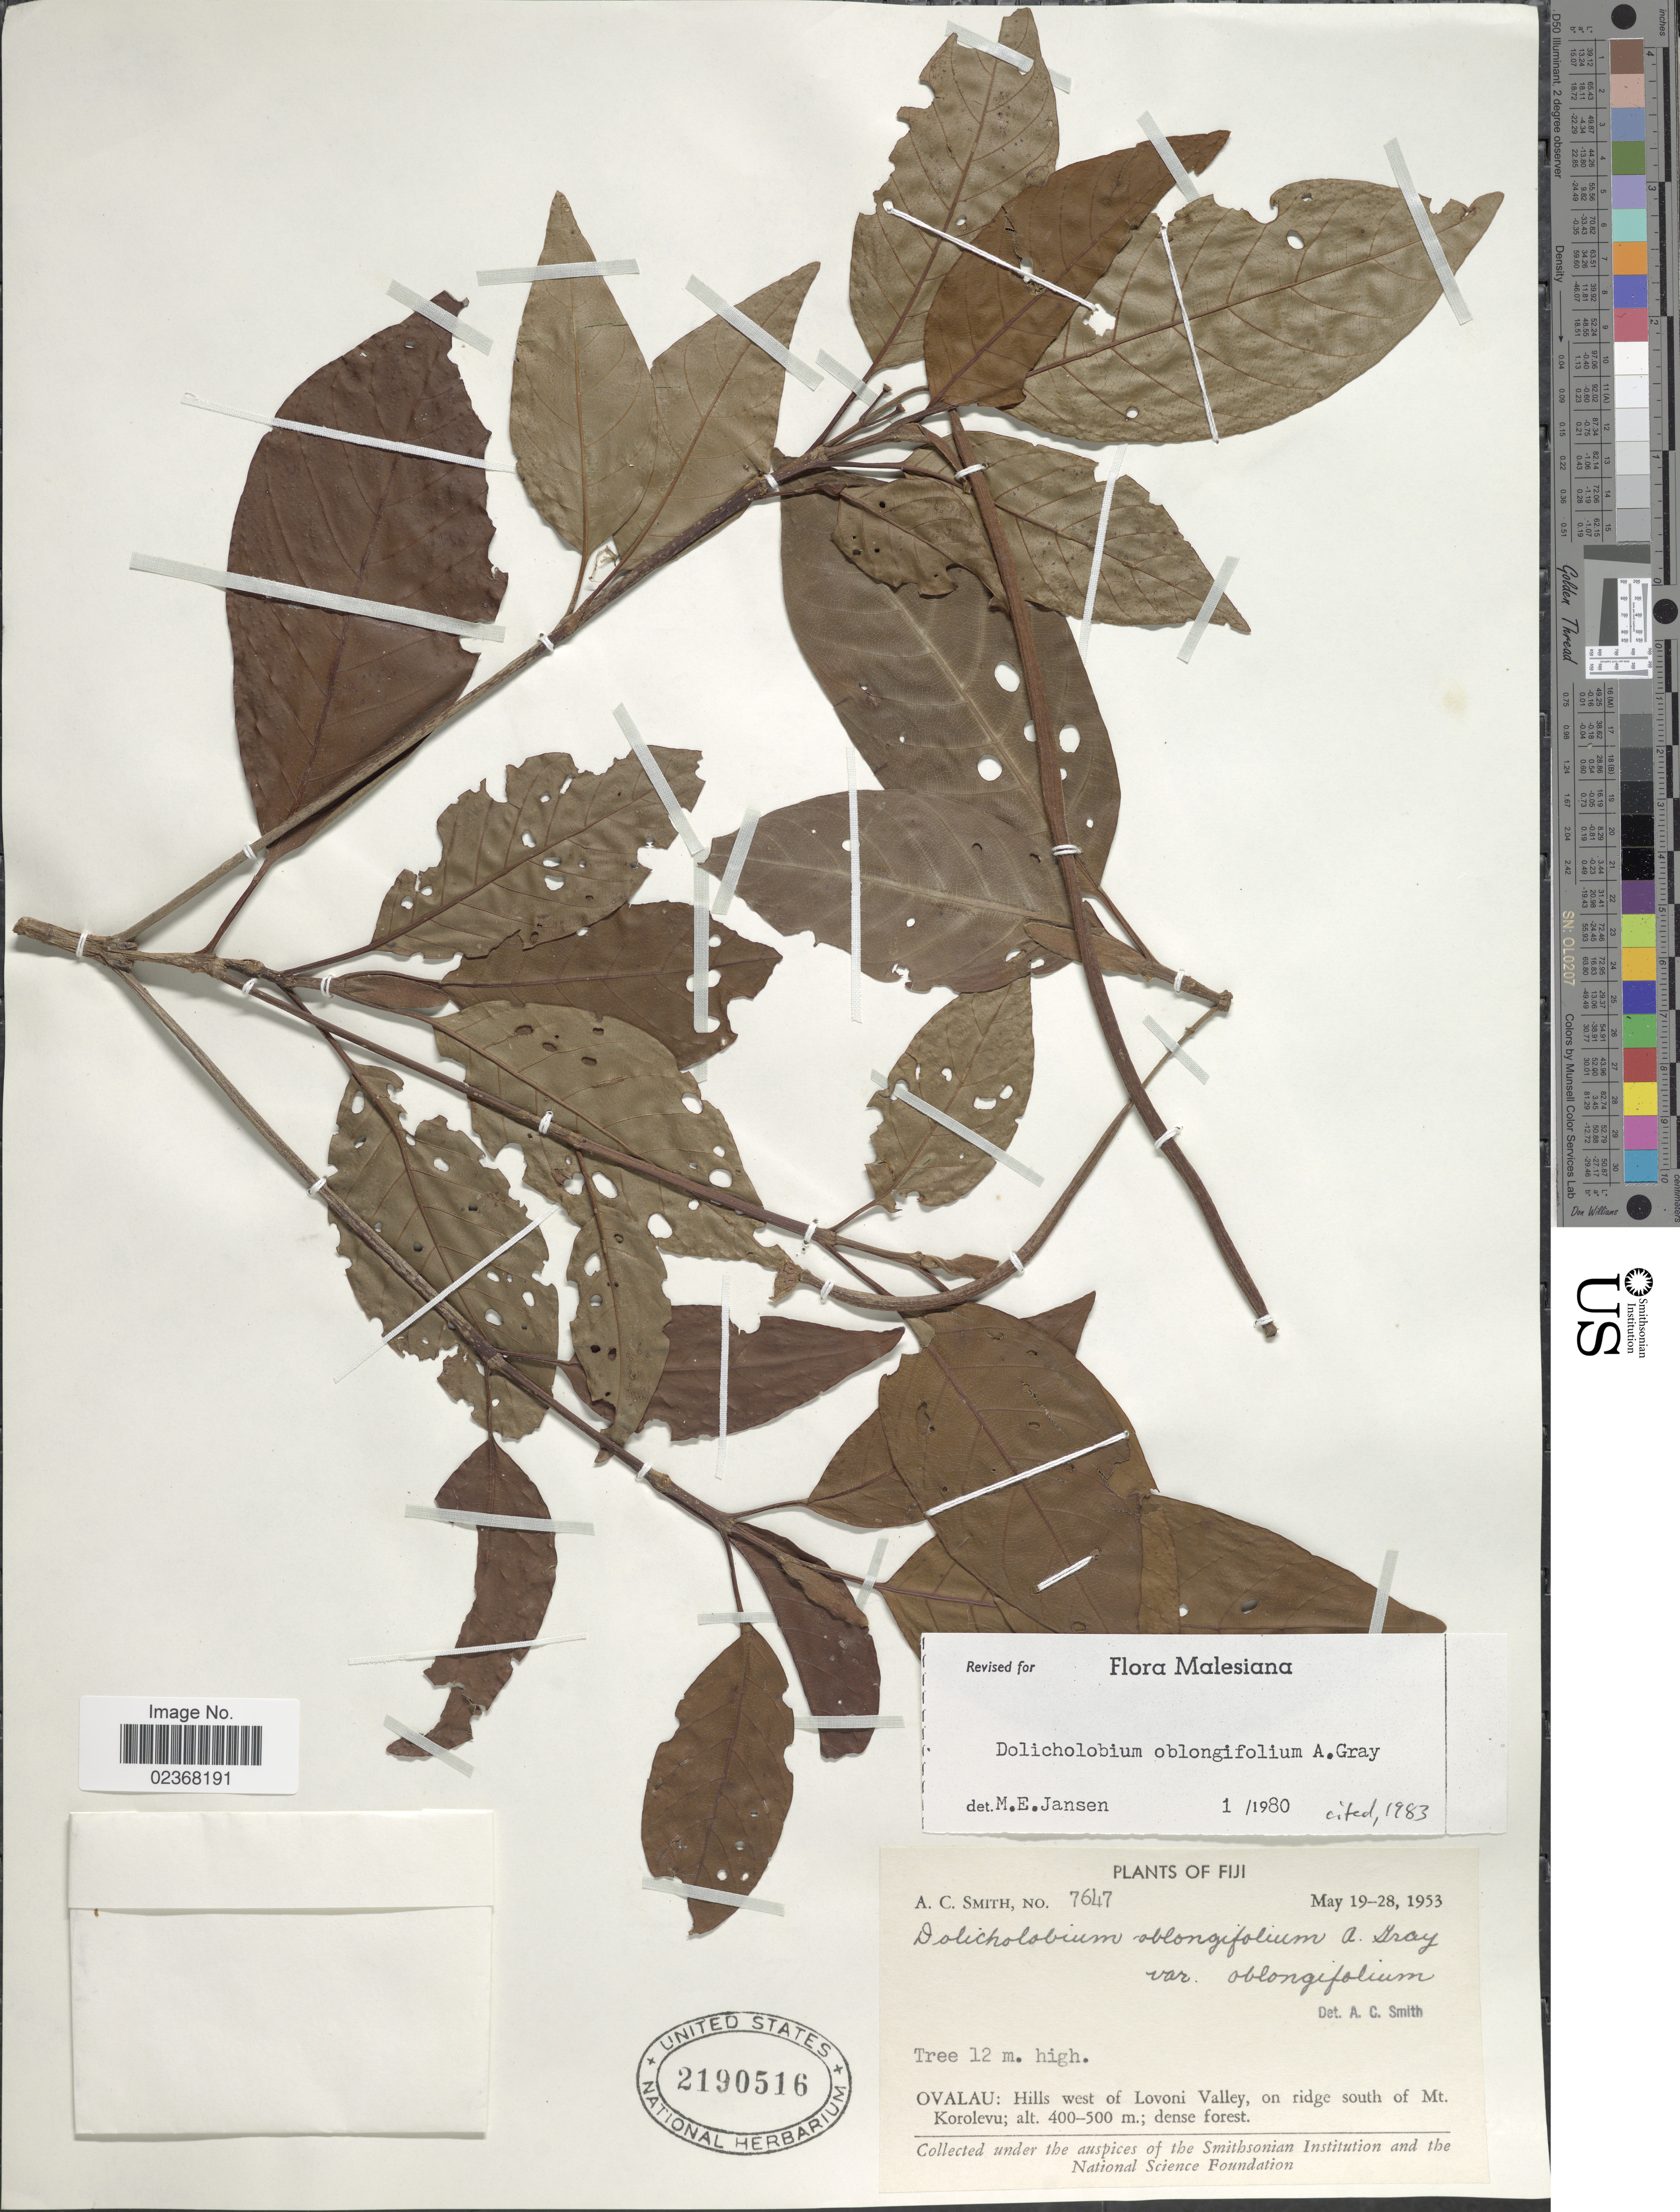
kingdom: Plantae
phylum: Tracheophyta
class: Magnoliopsida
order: Gentianales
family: Rubiaceae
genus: Dolicholobium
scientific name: Dolicholobium oblongifolium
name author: A. Gray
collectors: A. C. Smith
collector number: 7647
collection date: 1953-05-19/1953-05-28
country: Fiji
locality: Ovalau: Hills west of Lovoni Valley, on ridge south of Mt. Korolevu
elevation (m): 400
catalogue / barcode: US 2190516